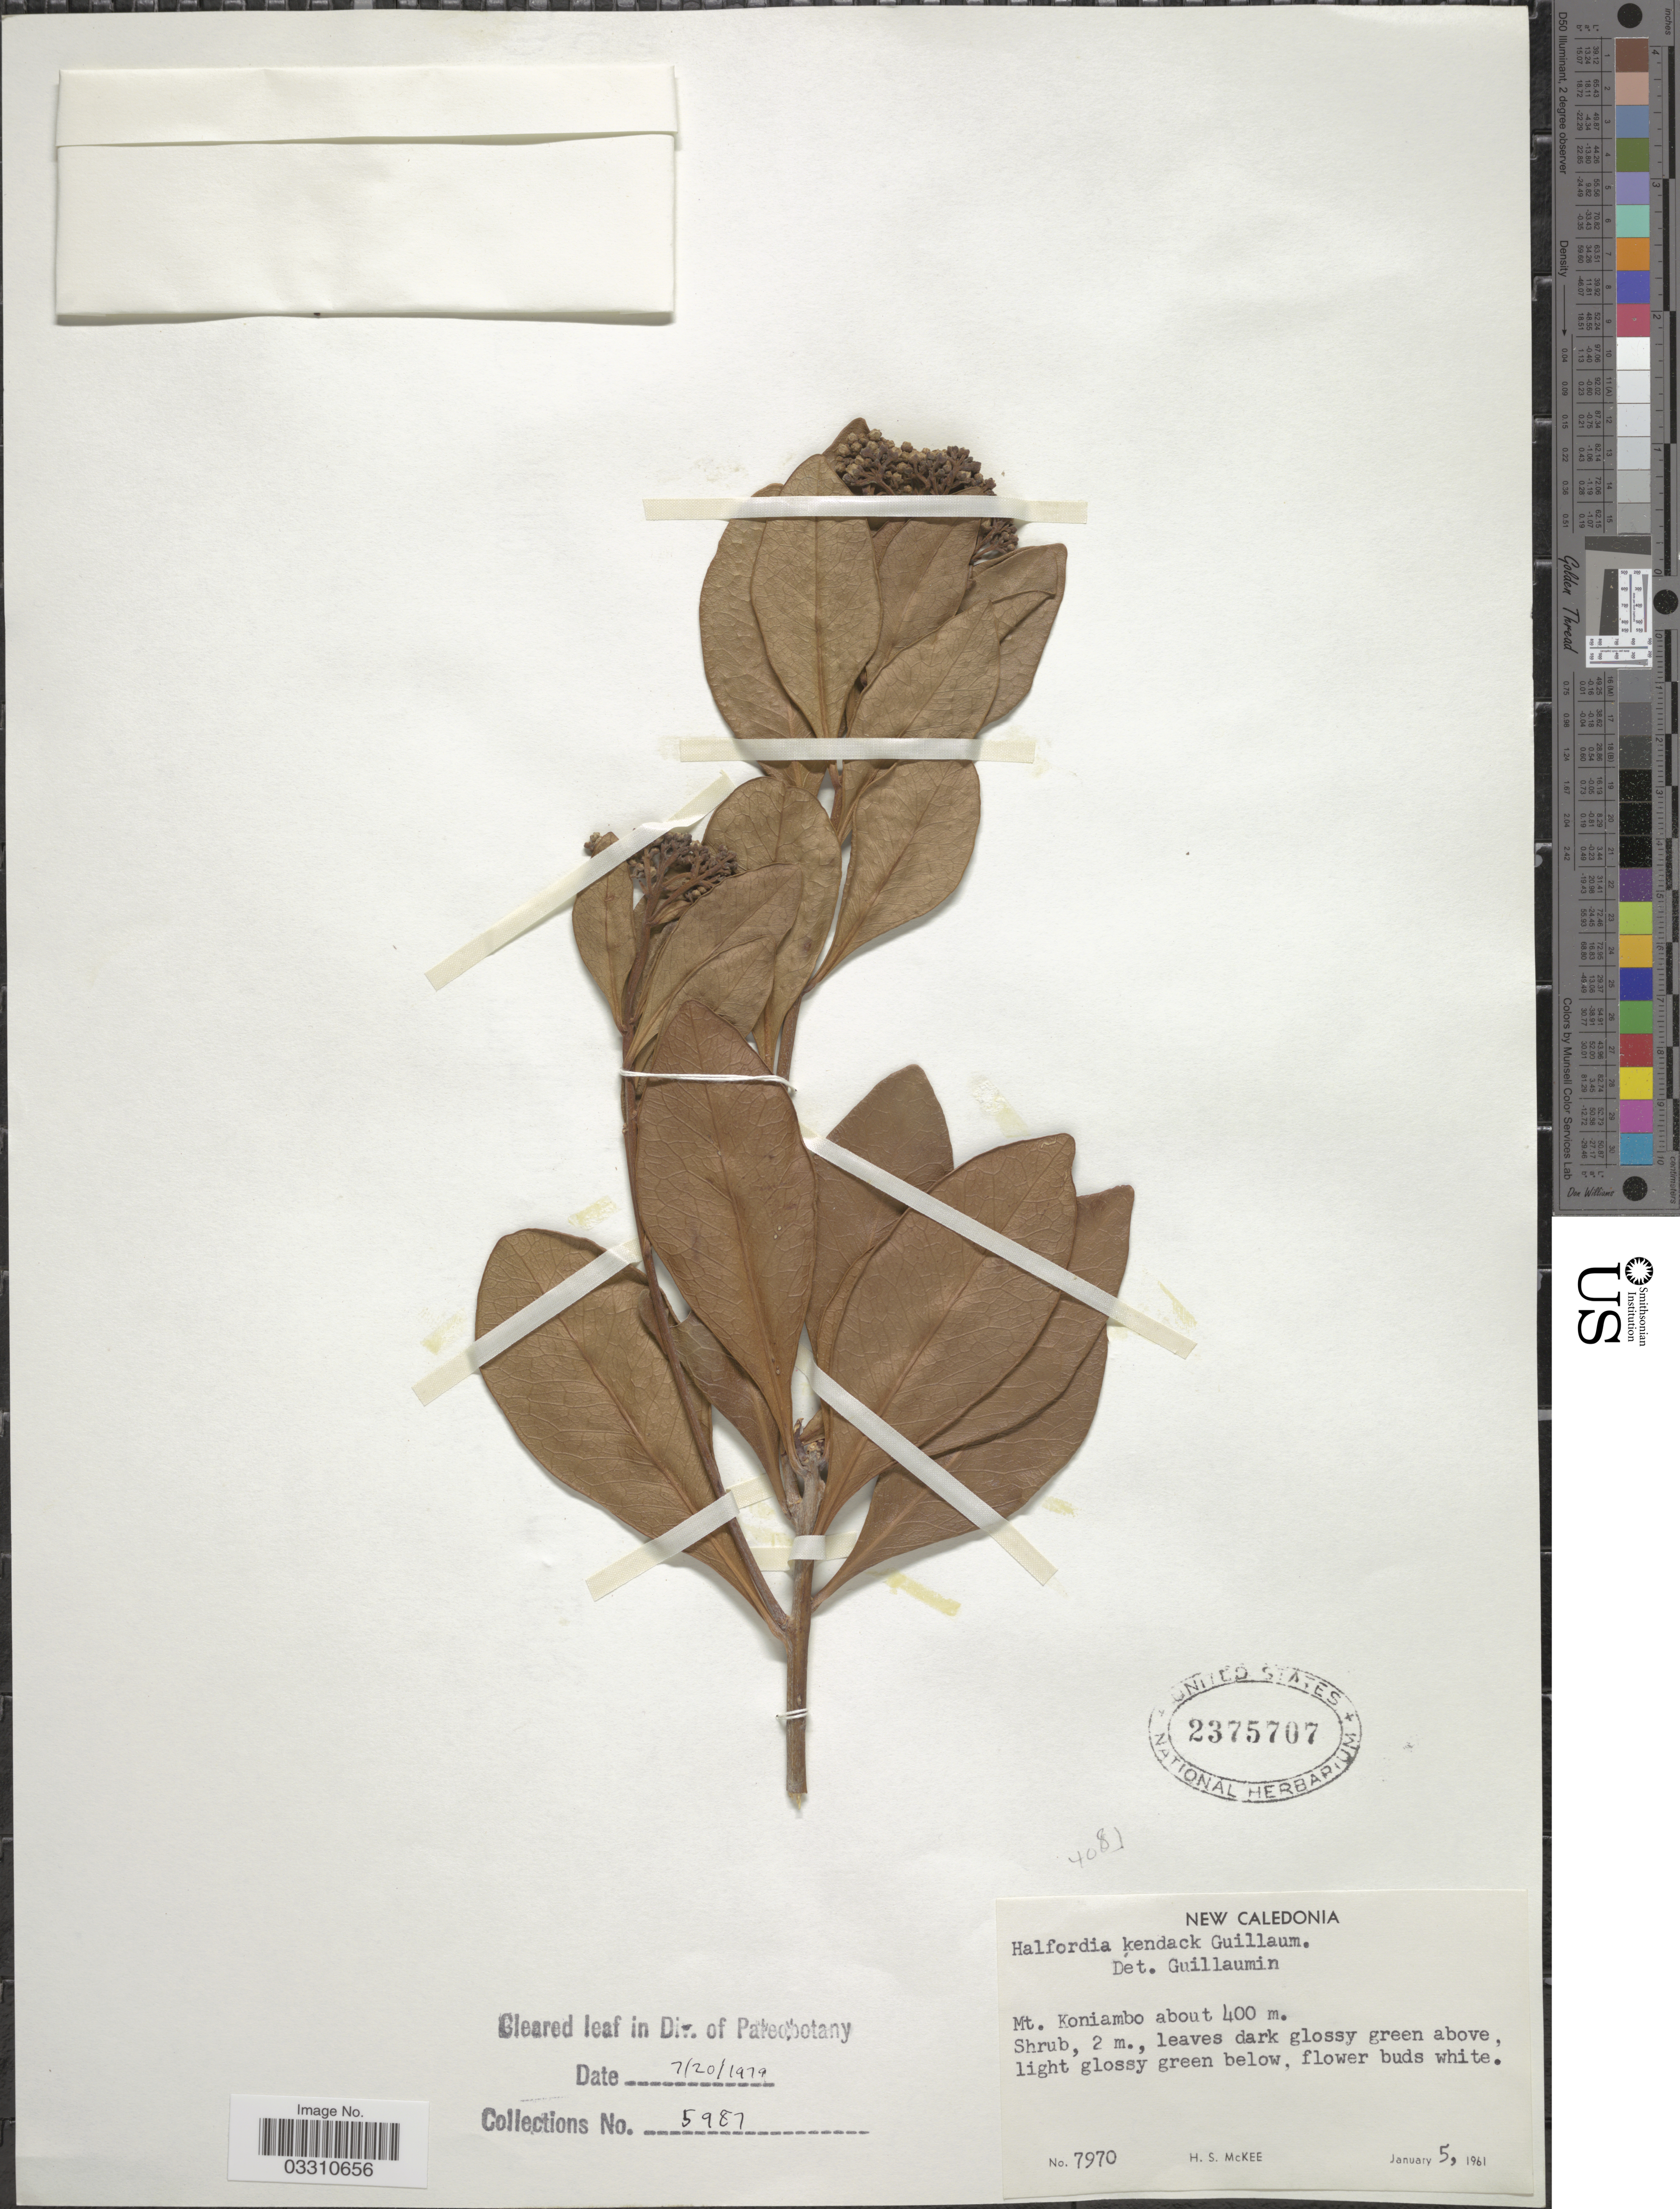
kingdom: Plantae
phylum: Tracheophyta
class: Magnoliopsida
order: Sapindales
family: Rutaceae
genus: Halfordia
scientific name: Halfordia kendack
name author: (Montrouz.) Guillaumin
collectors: H. S. McKee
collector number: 7970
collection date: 1961-01-05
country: New Caledonia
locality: Mt. Koniambo.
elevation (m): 400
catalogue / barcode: US 2375707